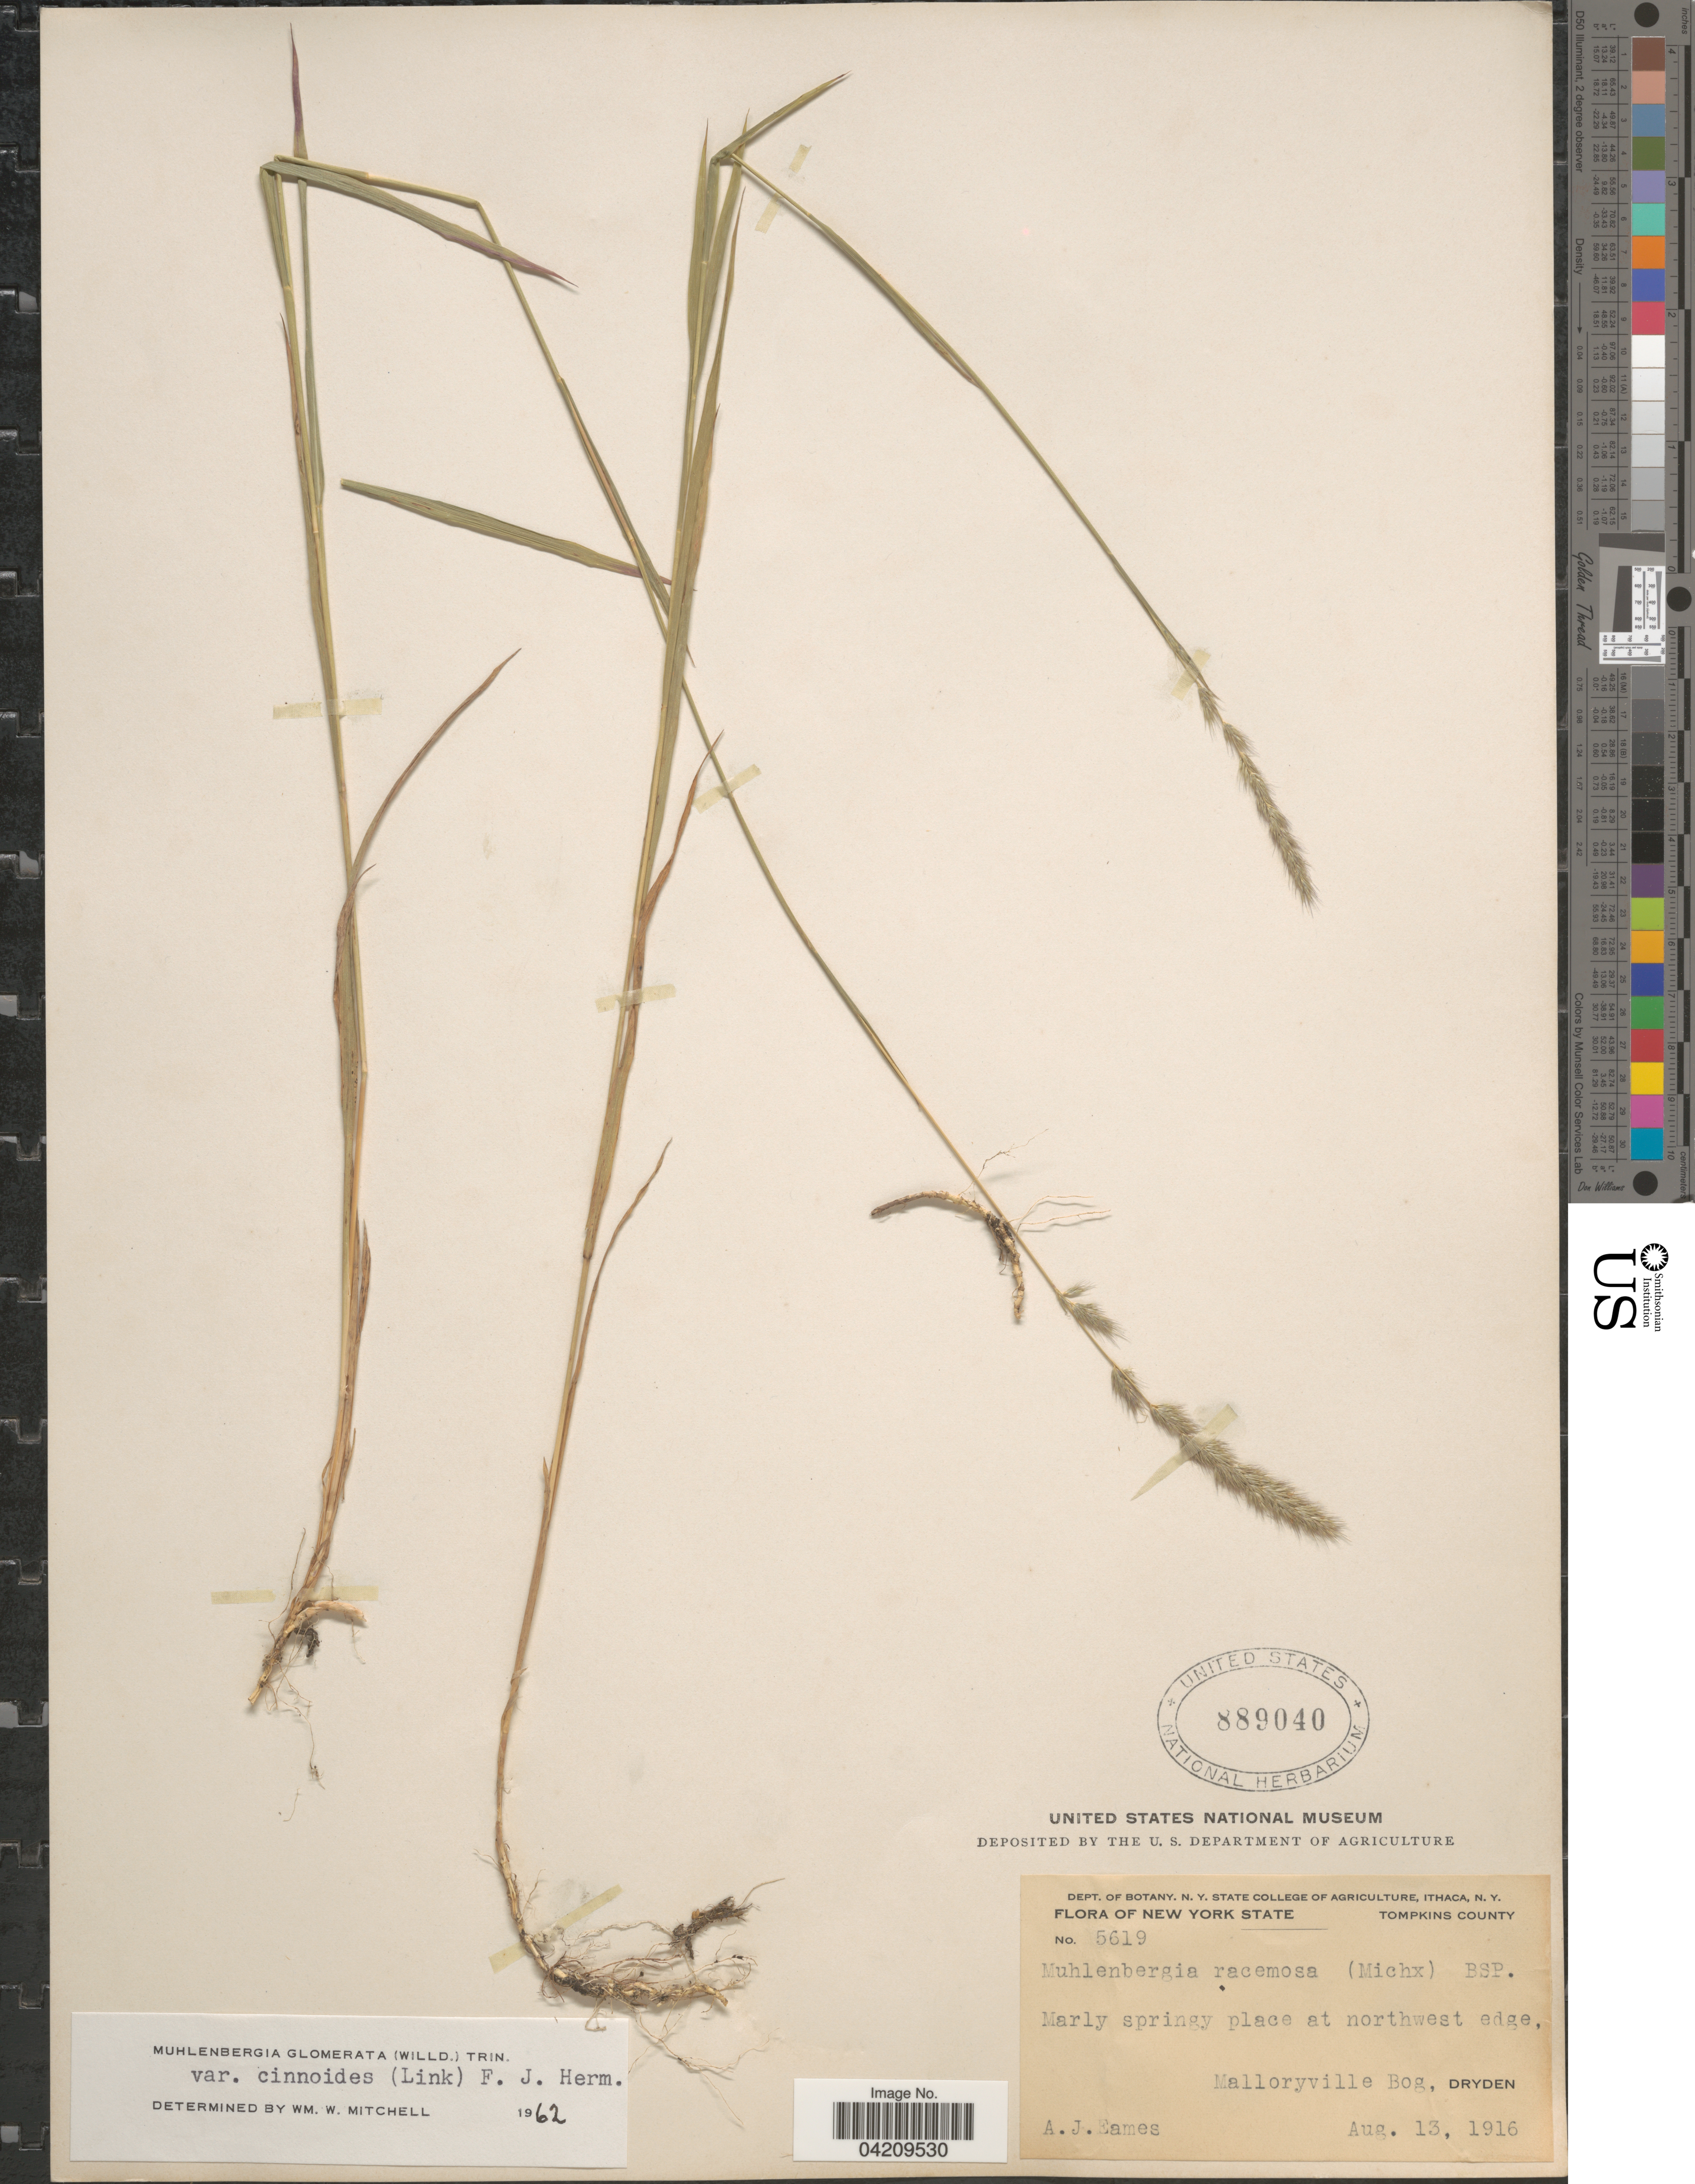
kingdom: Plantae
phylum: Tracheophyta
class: Liliopsida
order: Poales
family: Poaceae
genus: Muhlenbergia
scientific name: Muhlenbergia glomerata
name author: (Willd.) Trin.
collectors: A. J. Eames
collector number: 5619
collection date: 1916-08-13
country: United States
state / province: New York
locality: Tompkins County. Marly springy place at northwest edge, Malloryville Bog, Dryden.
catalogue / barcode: US 889040